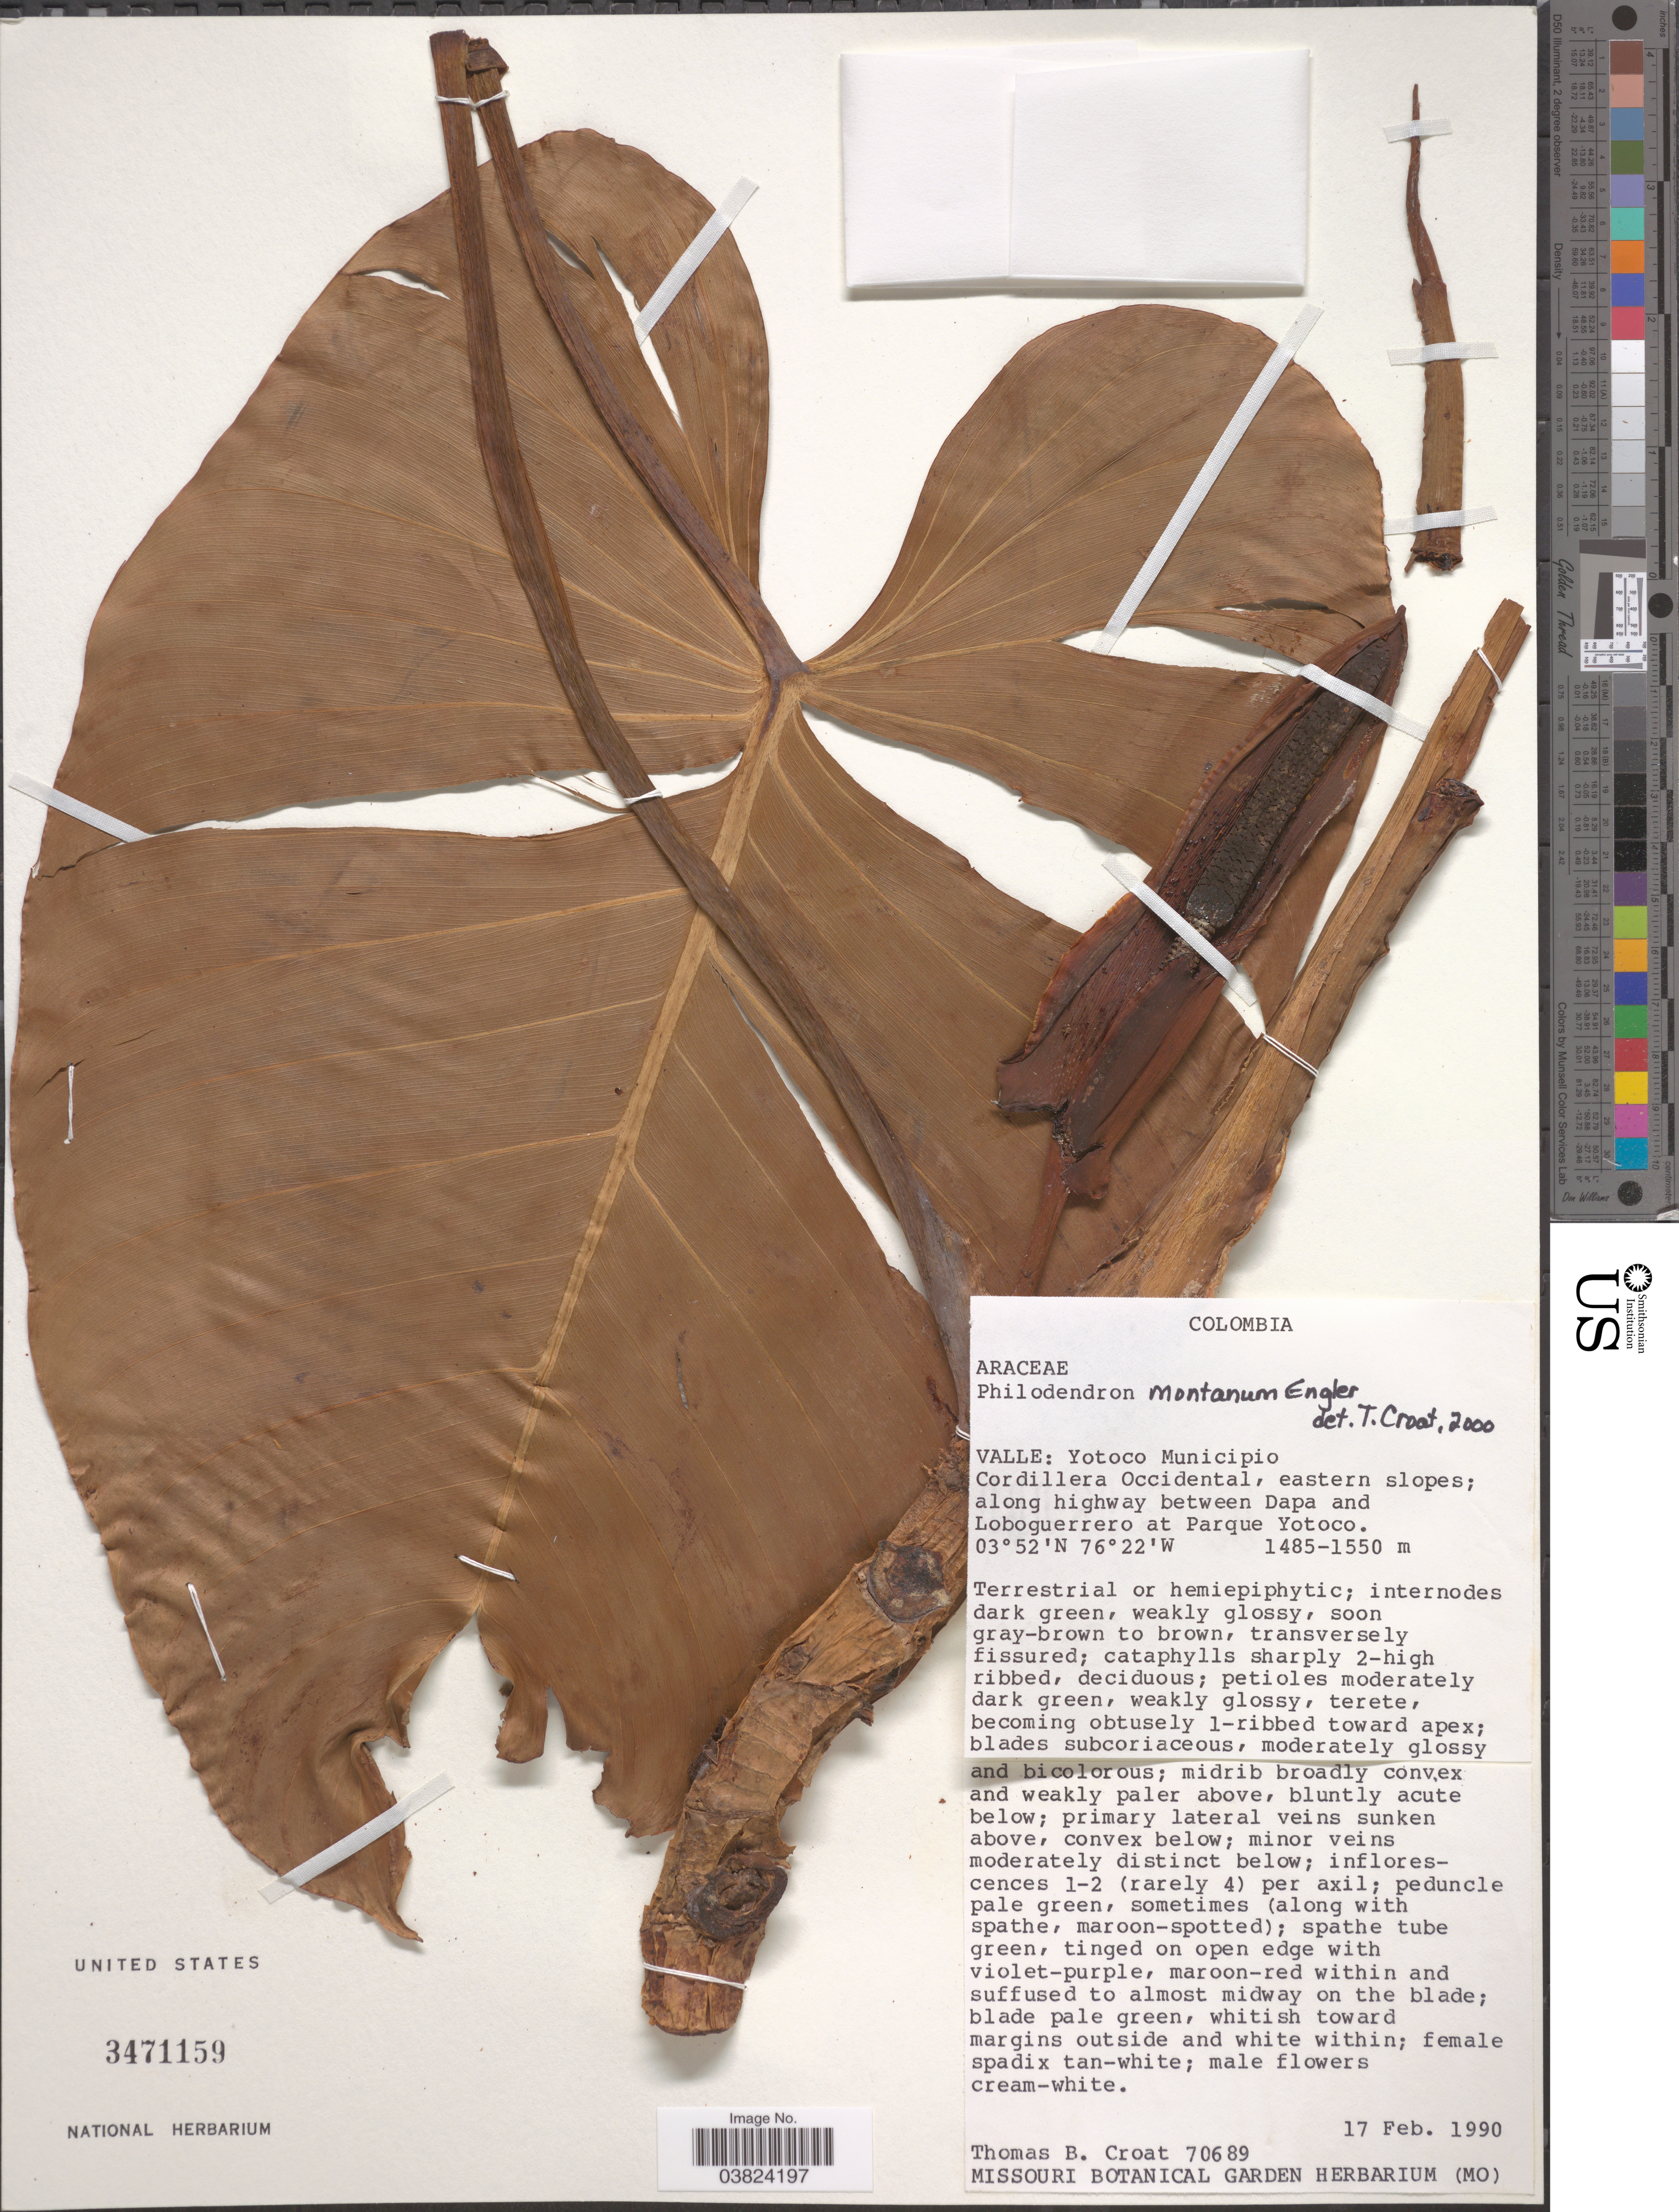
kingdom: Plantae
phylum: Tracheophyta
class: Liliopsida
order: Alismatales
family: Araceae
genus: Philodendron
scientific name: Philodendron montanum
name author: Engl.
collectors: T. B. Croat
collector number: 70689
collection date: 1990-02-17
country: Colombia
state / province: Valle del Cauca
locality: Yotoco Municipio. Cordillera Occidental,eastern slopes; along highway between Dapa and Loboguerrero at Parque Yotoco.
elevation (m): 1485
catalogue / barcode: US 3471159